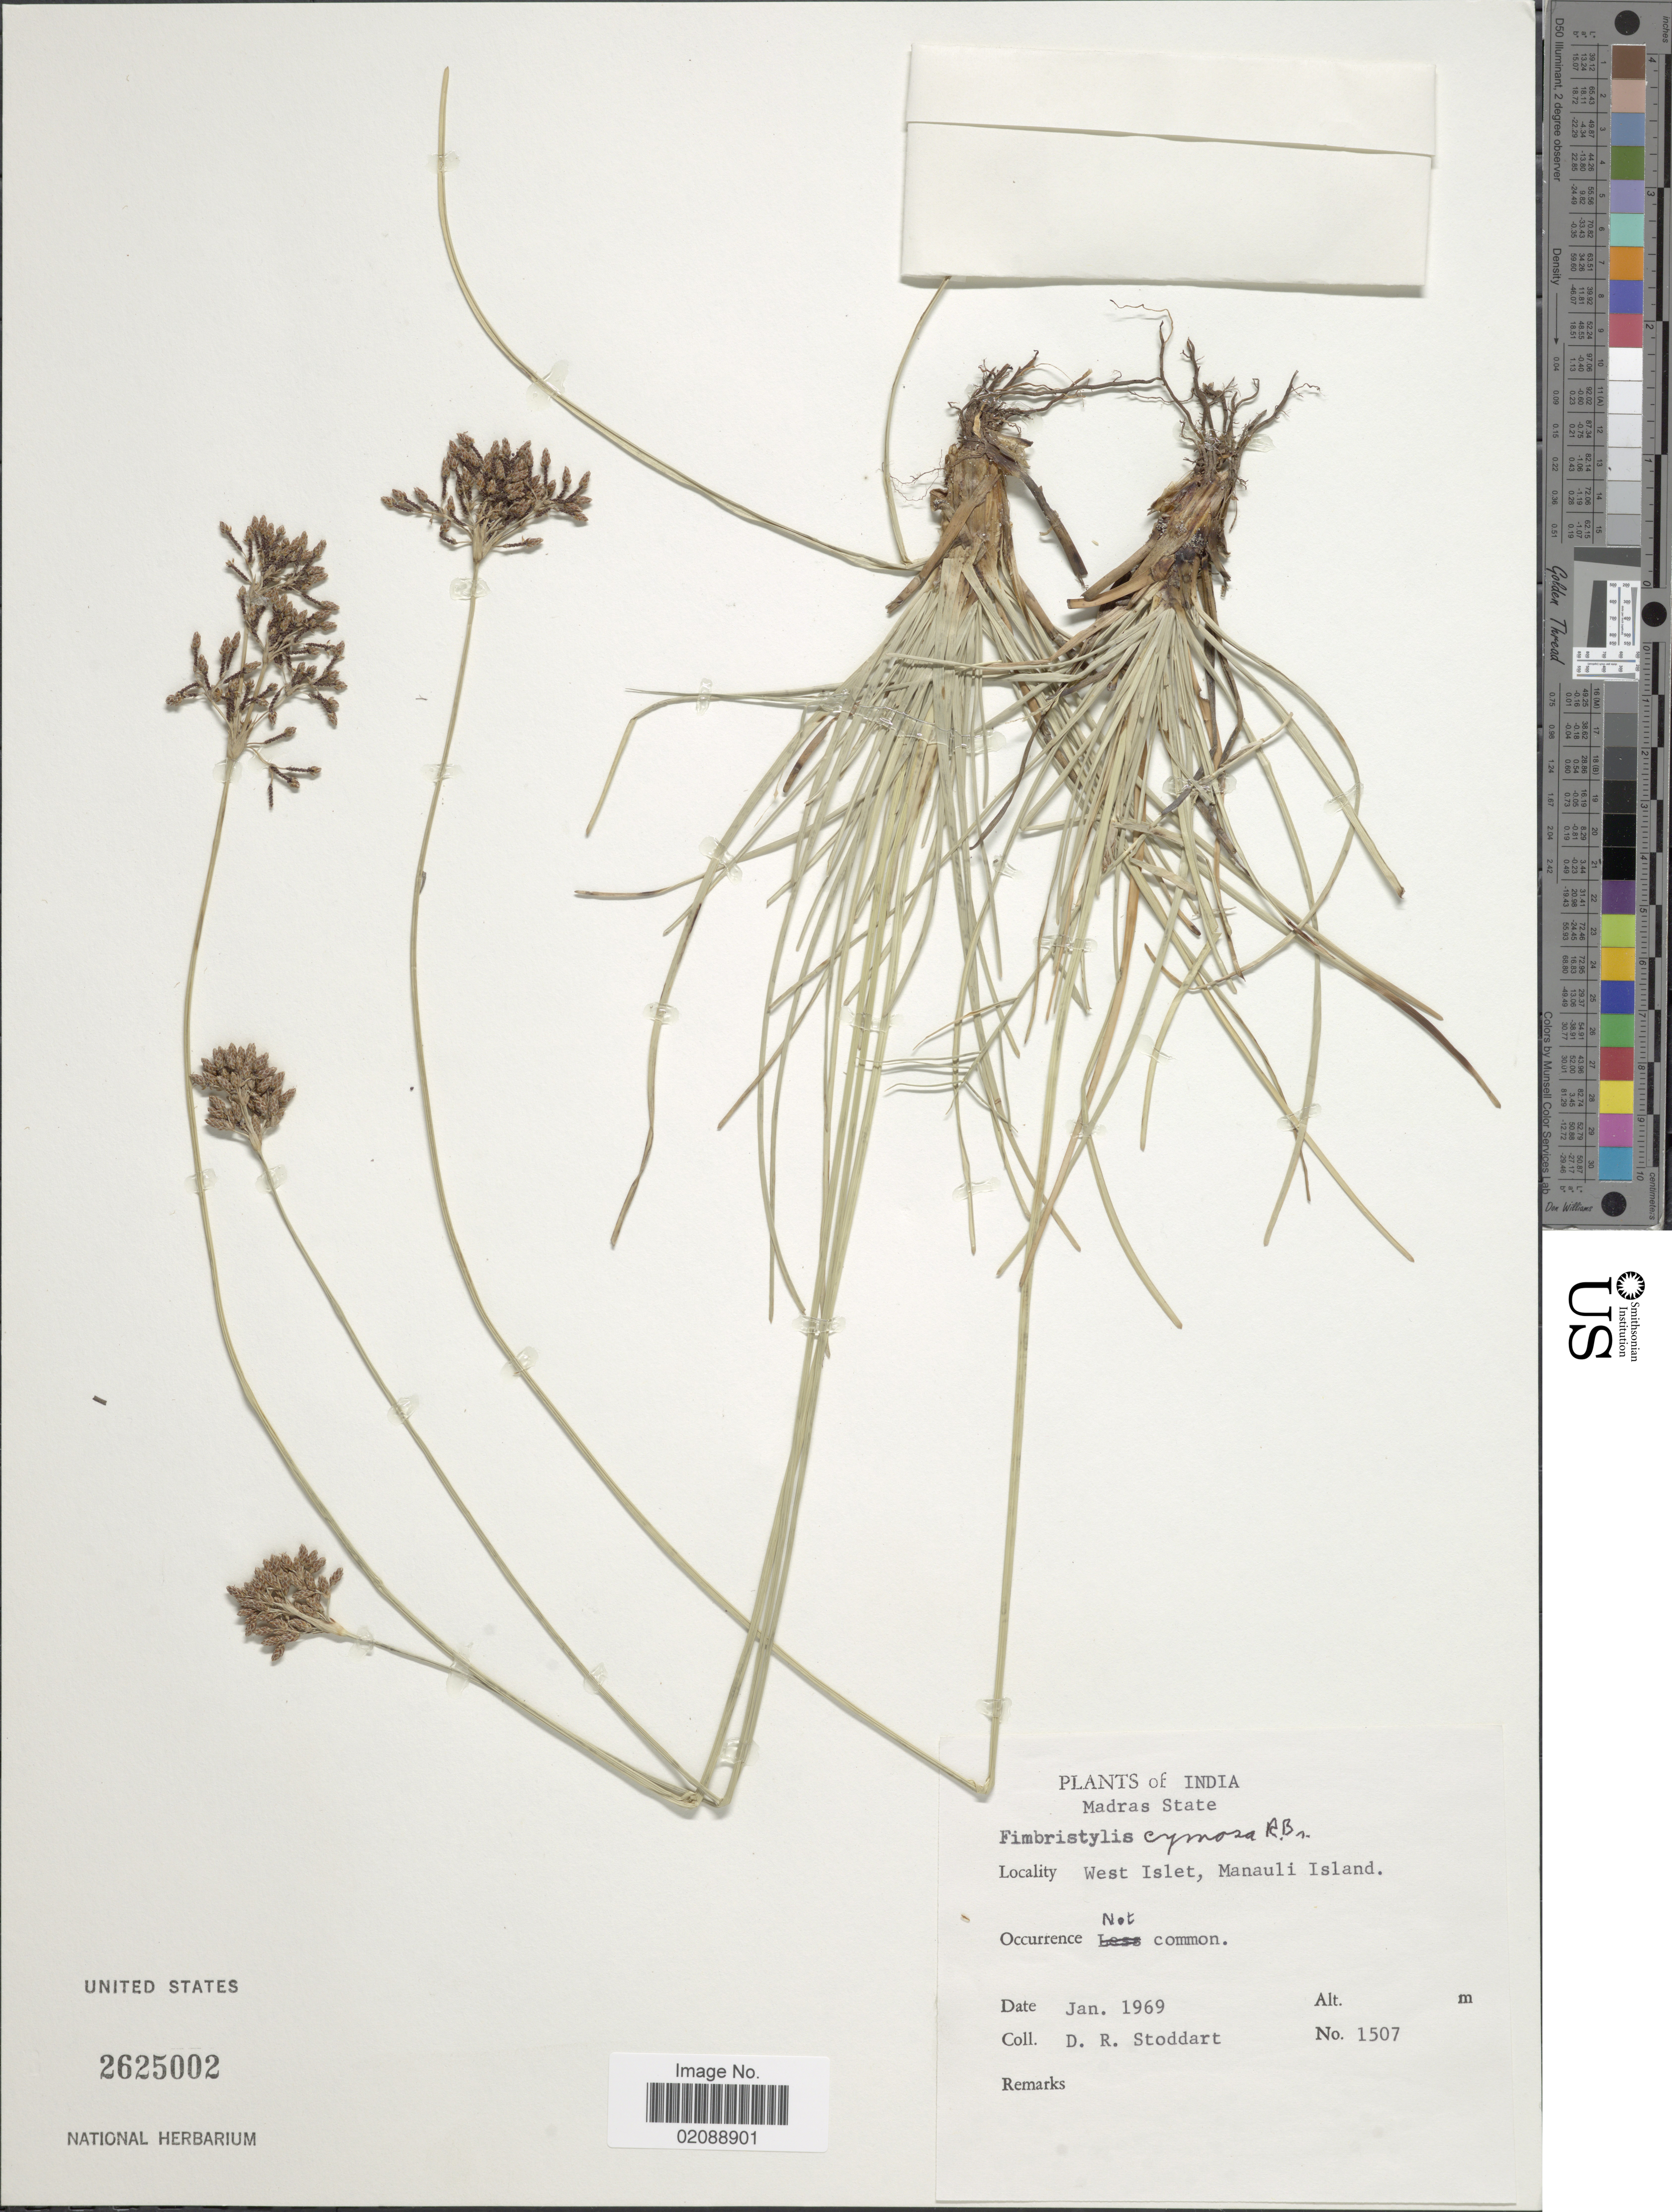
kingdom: Plantae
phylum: Tracheophyta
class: Liliopsida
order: Poales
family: Cyperaceae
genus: Fimbristylis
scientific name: Fimbristylis cymosa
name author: R. Br.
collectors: D. R. Stoddart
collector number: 1507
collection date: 1969-01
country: India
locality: Madras State, West Islet, Manauli Island.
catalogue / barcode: US 2625002